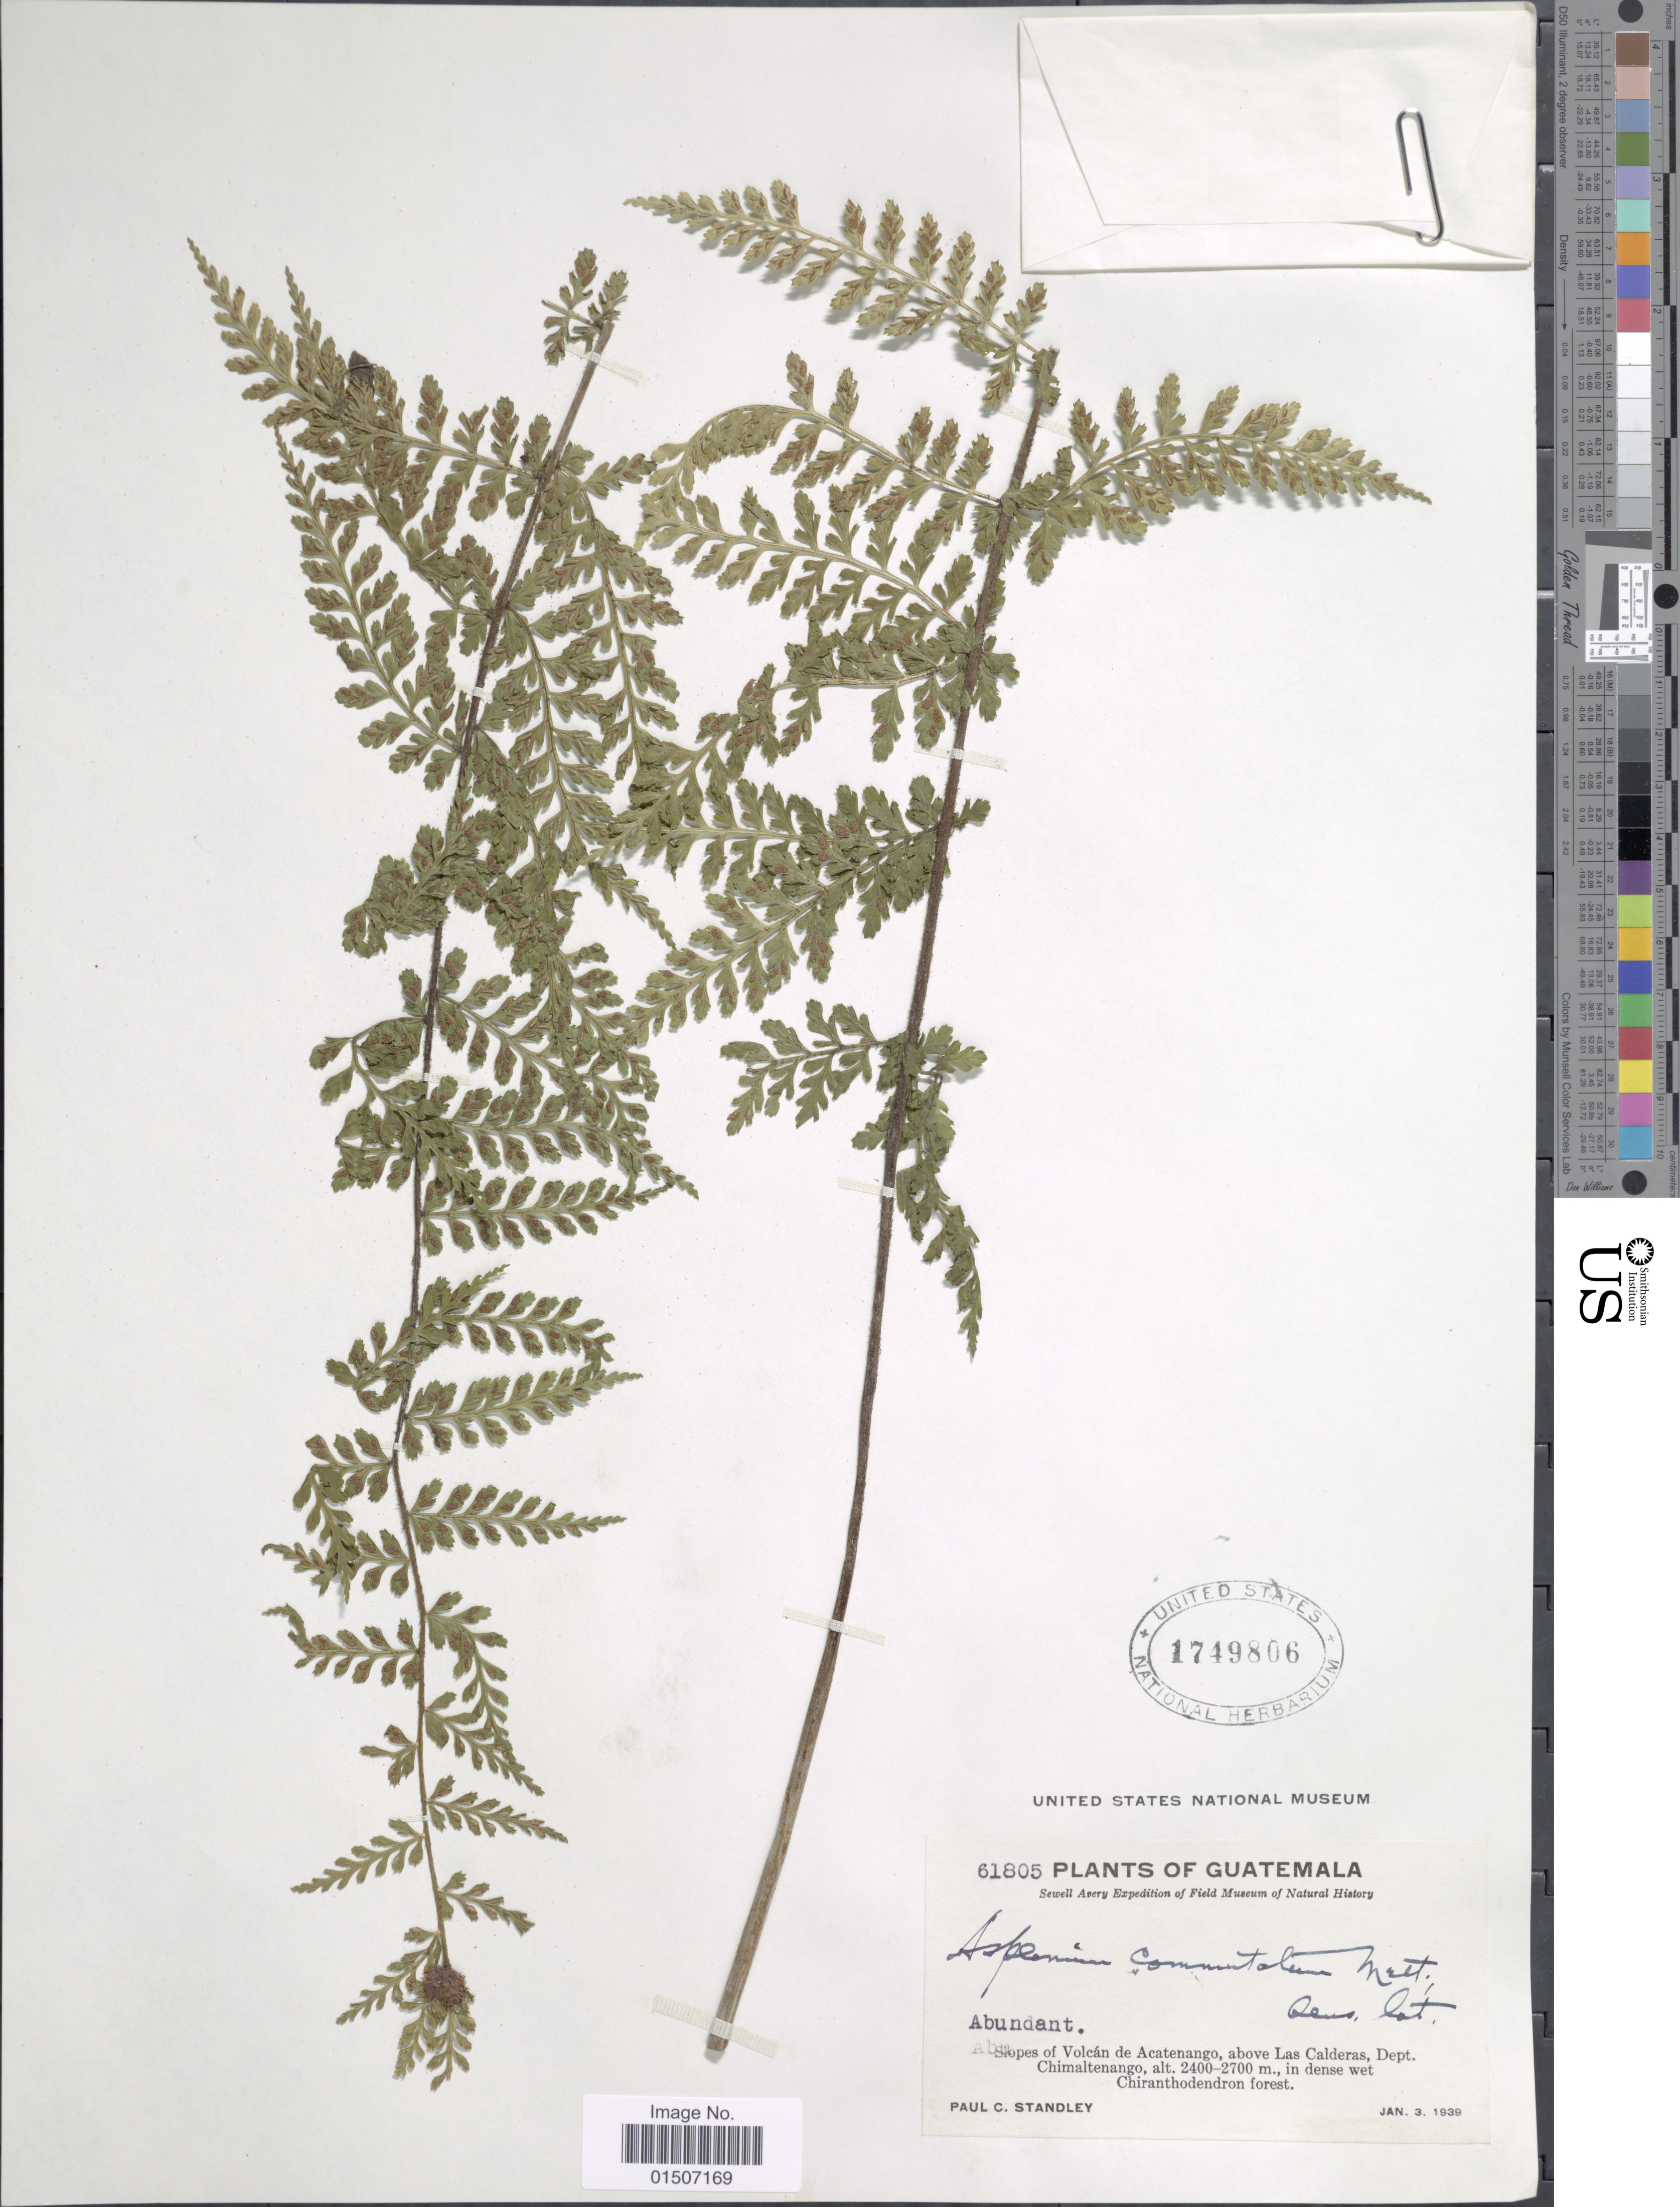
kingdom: Plantae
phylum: Tracheophyta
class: Polypodiopsida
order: Polypodiales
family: Aspleniaceae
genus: Asplenium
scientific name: Asplenium myapteron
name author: Fée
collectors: P. C. Standley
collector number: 61805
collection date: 1939-01-03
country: Guatemala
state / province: Chimaltenango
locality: Slopes of Volcán de Acatenango, above Las Calderas, Dept Chimaltenango, in dense wet Chiranthodendron forest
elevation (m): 2400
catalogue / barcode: US 1749806